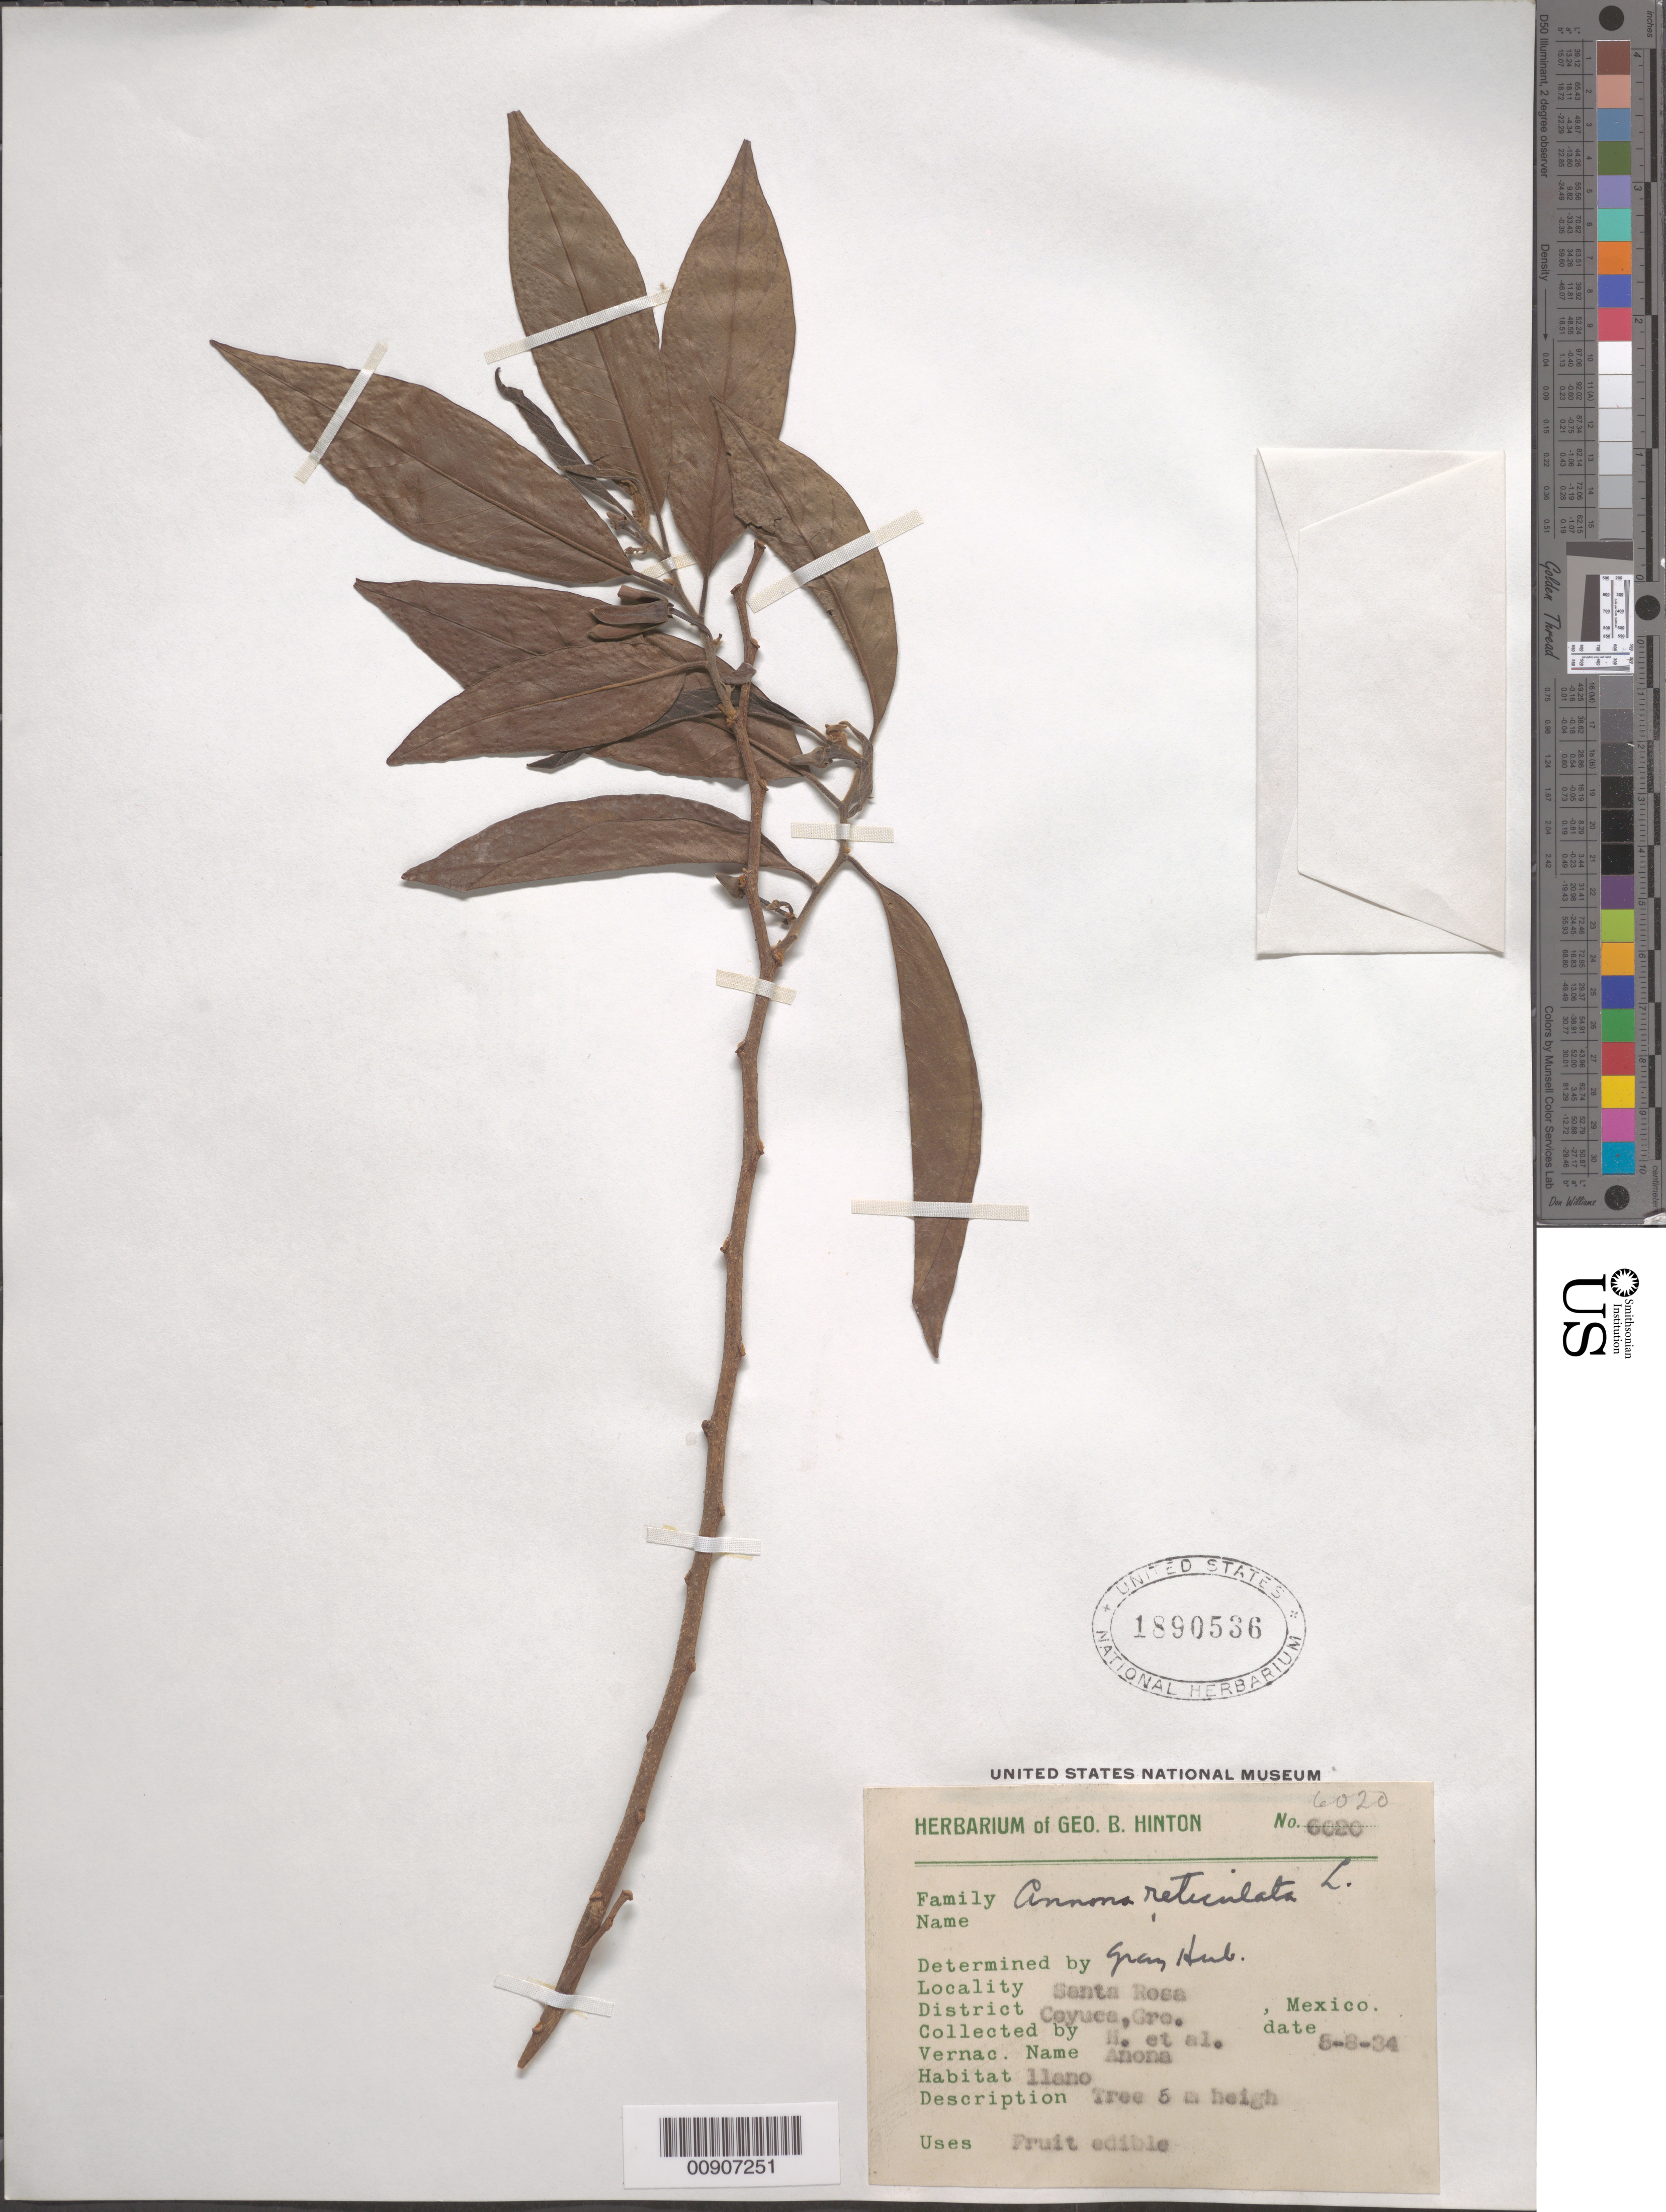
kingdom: Plantae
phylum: Tracheophyta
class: Magnoliopsida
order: Magnoliales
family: Annonaceae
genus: Annona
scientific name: Annona reticulata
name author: L.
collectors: G. B. Hinton & et al.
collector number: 6020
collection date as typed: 08 May 1934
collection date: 1934-05-08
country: Mexico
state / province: Guerrero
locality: Santa Rosa, District Coyuca, Guerrero.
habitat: Llano.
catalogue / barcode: US 1890536